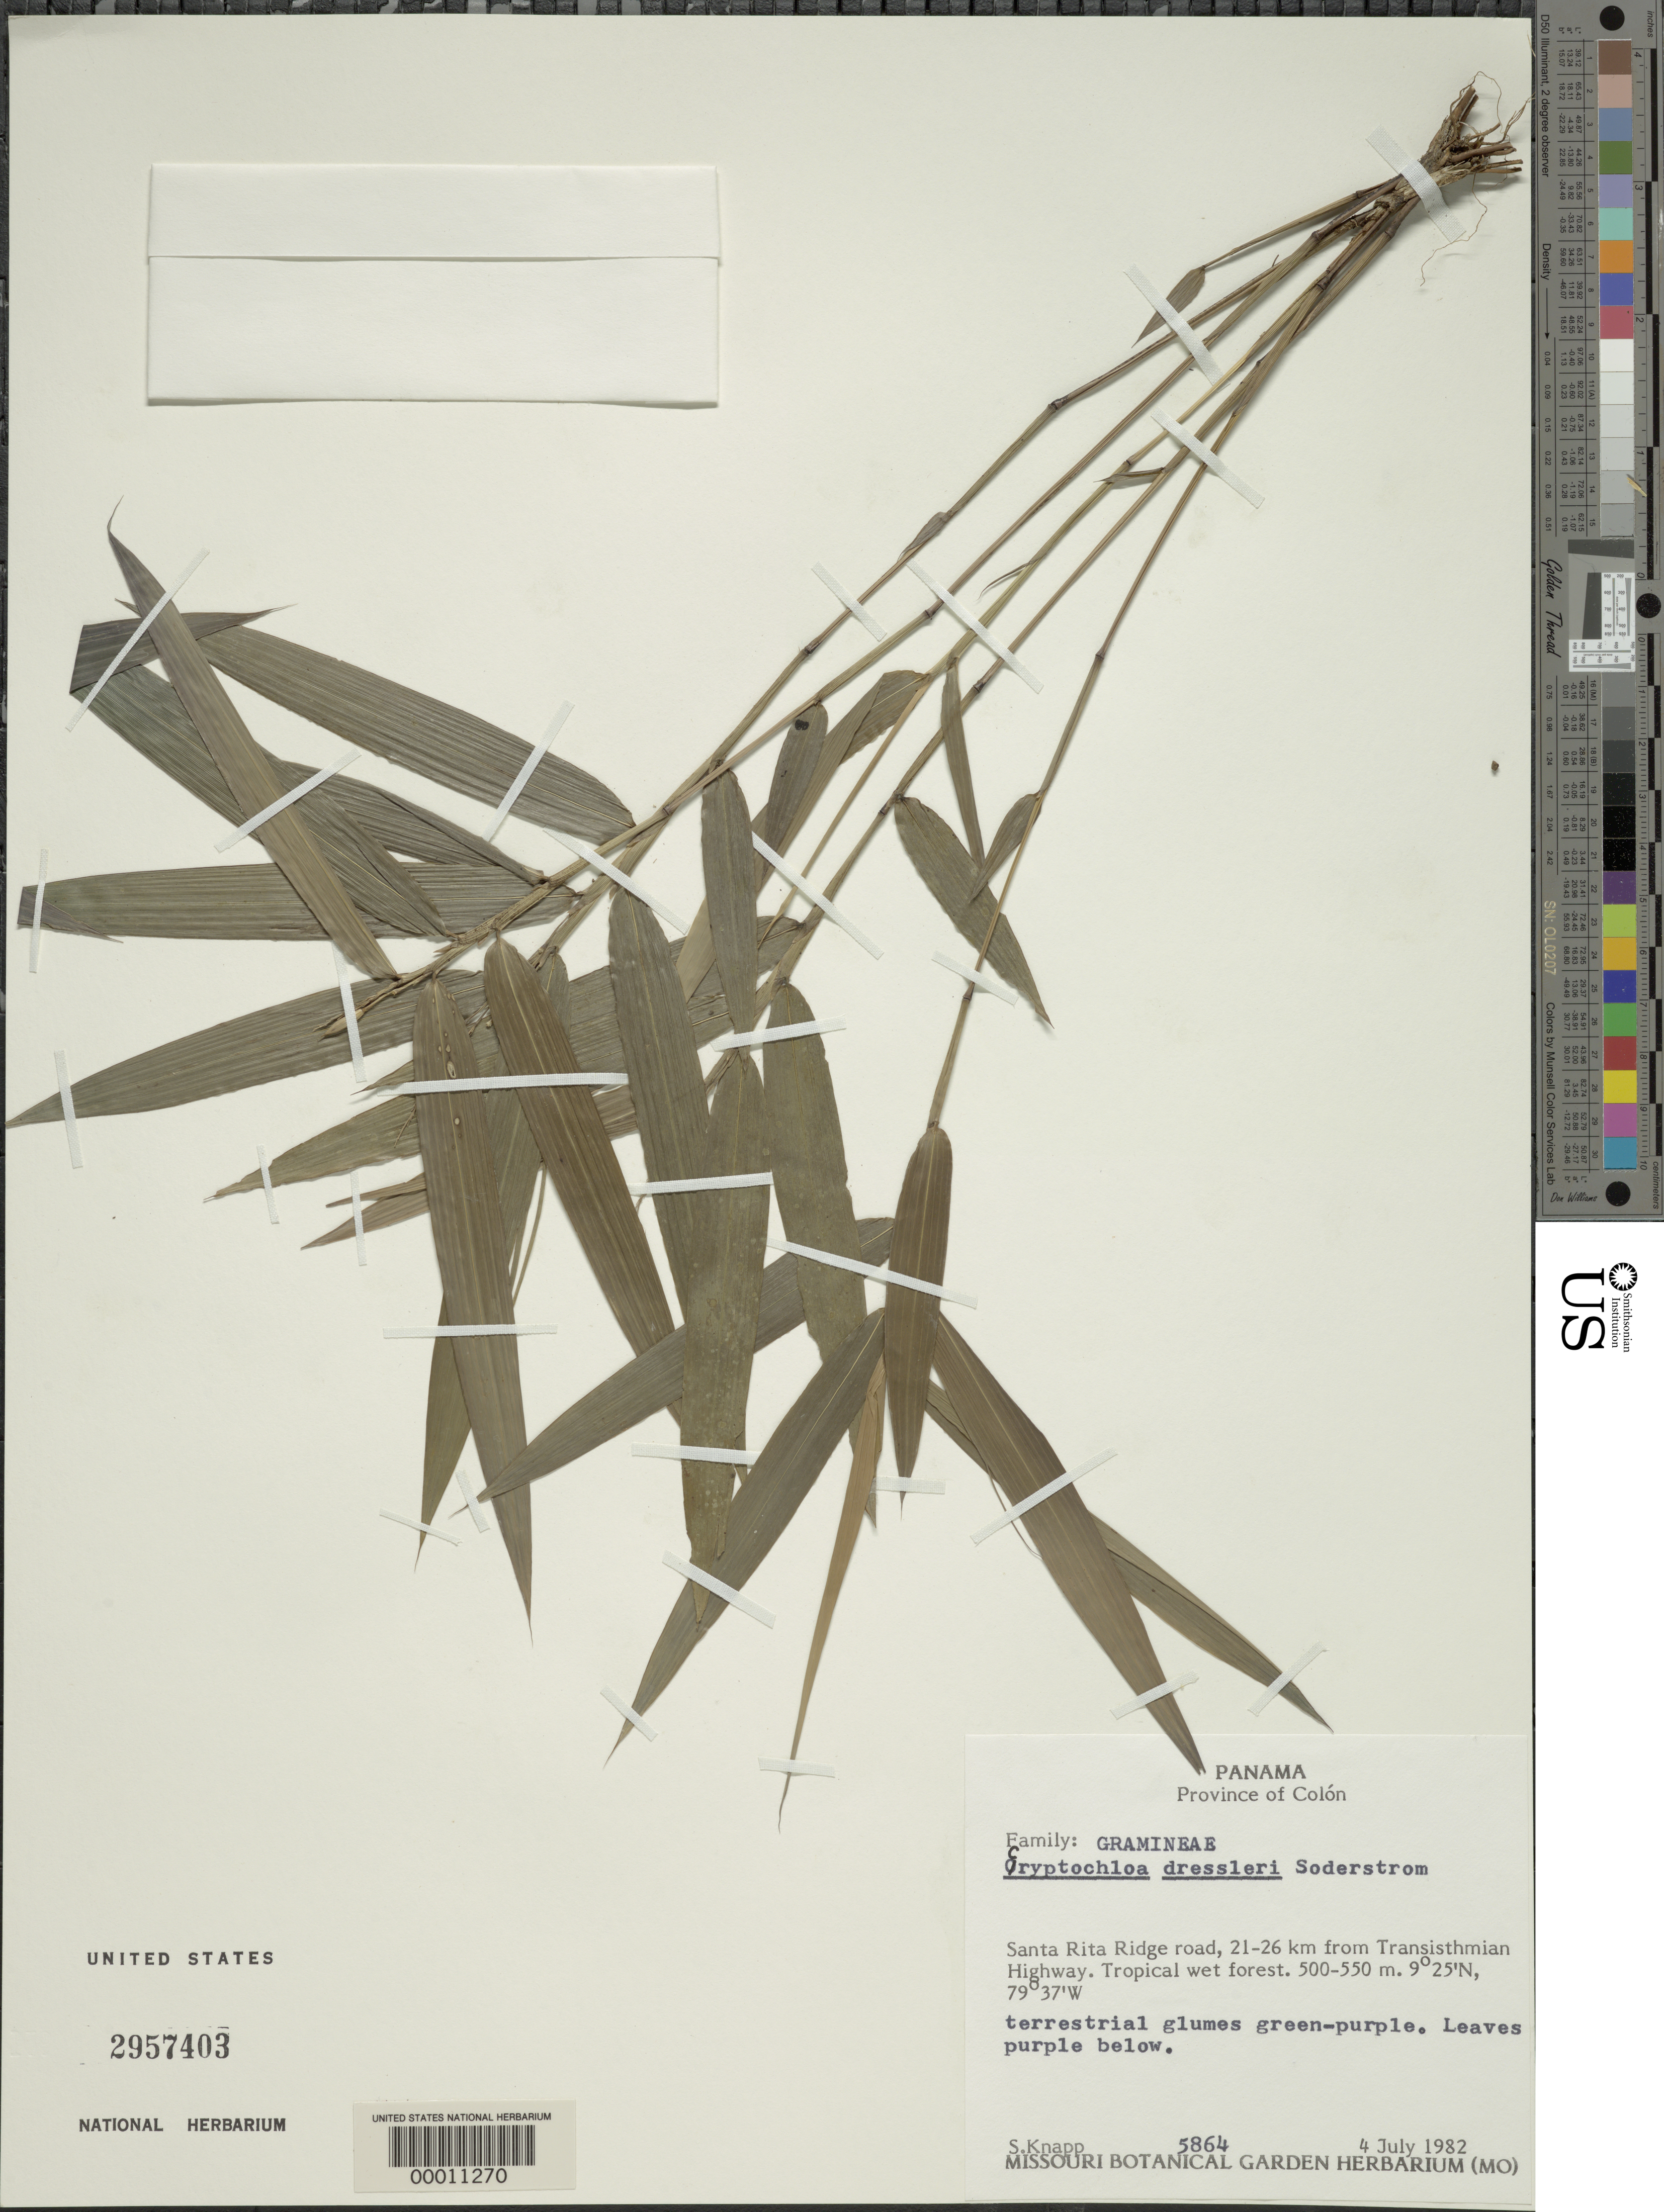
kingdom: Plantae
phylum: Tracheophyta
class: Liliopsida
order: Poales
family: Poaceae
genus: Cryptochloa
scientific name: Cryptochloa dressleri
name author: Soderstr.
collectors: S. Knapp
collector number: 5864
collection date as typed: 04 Jul 1982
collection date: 1982-07-04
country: Panama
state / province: Colón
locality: Santa Rita Ridge Road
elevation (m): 500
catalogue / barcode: US 2957403